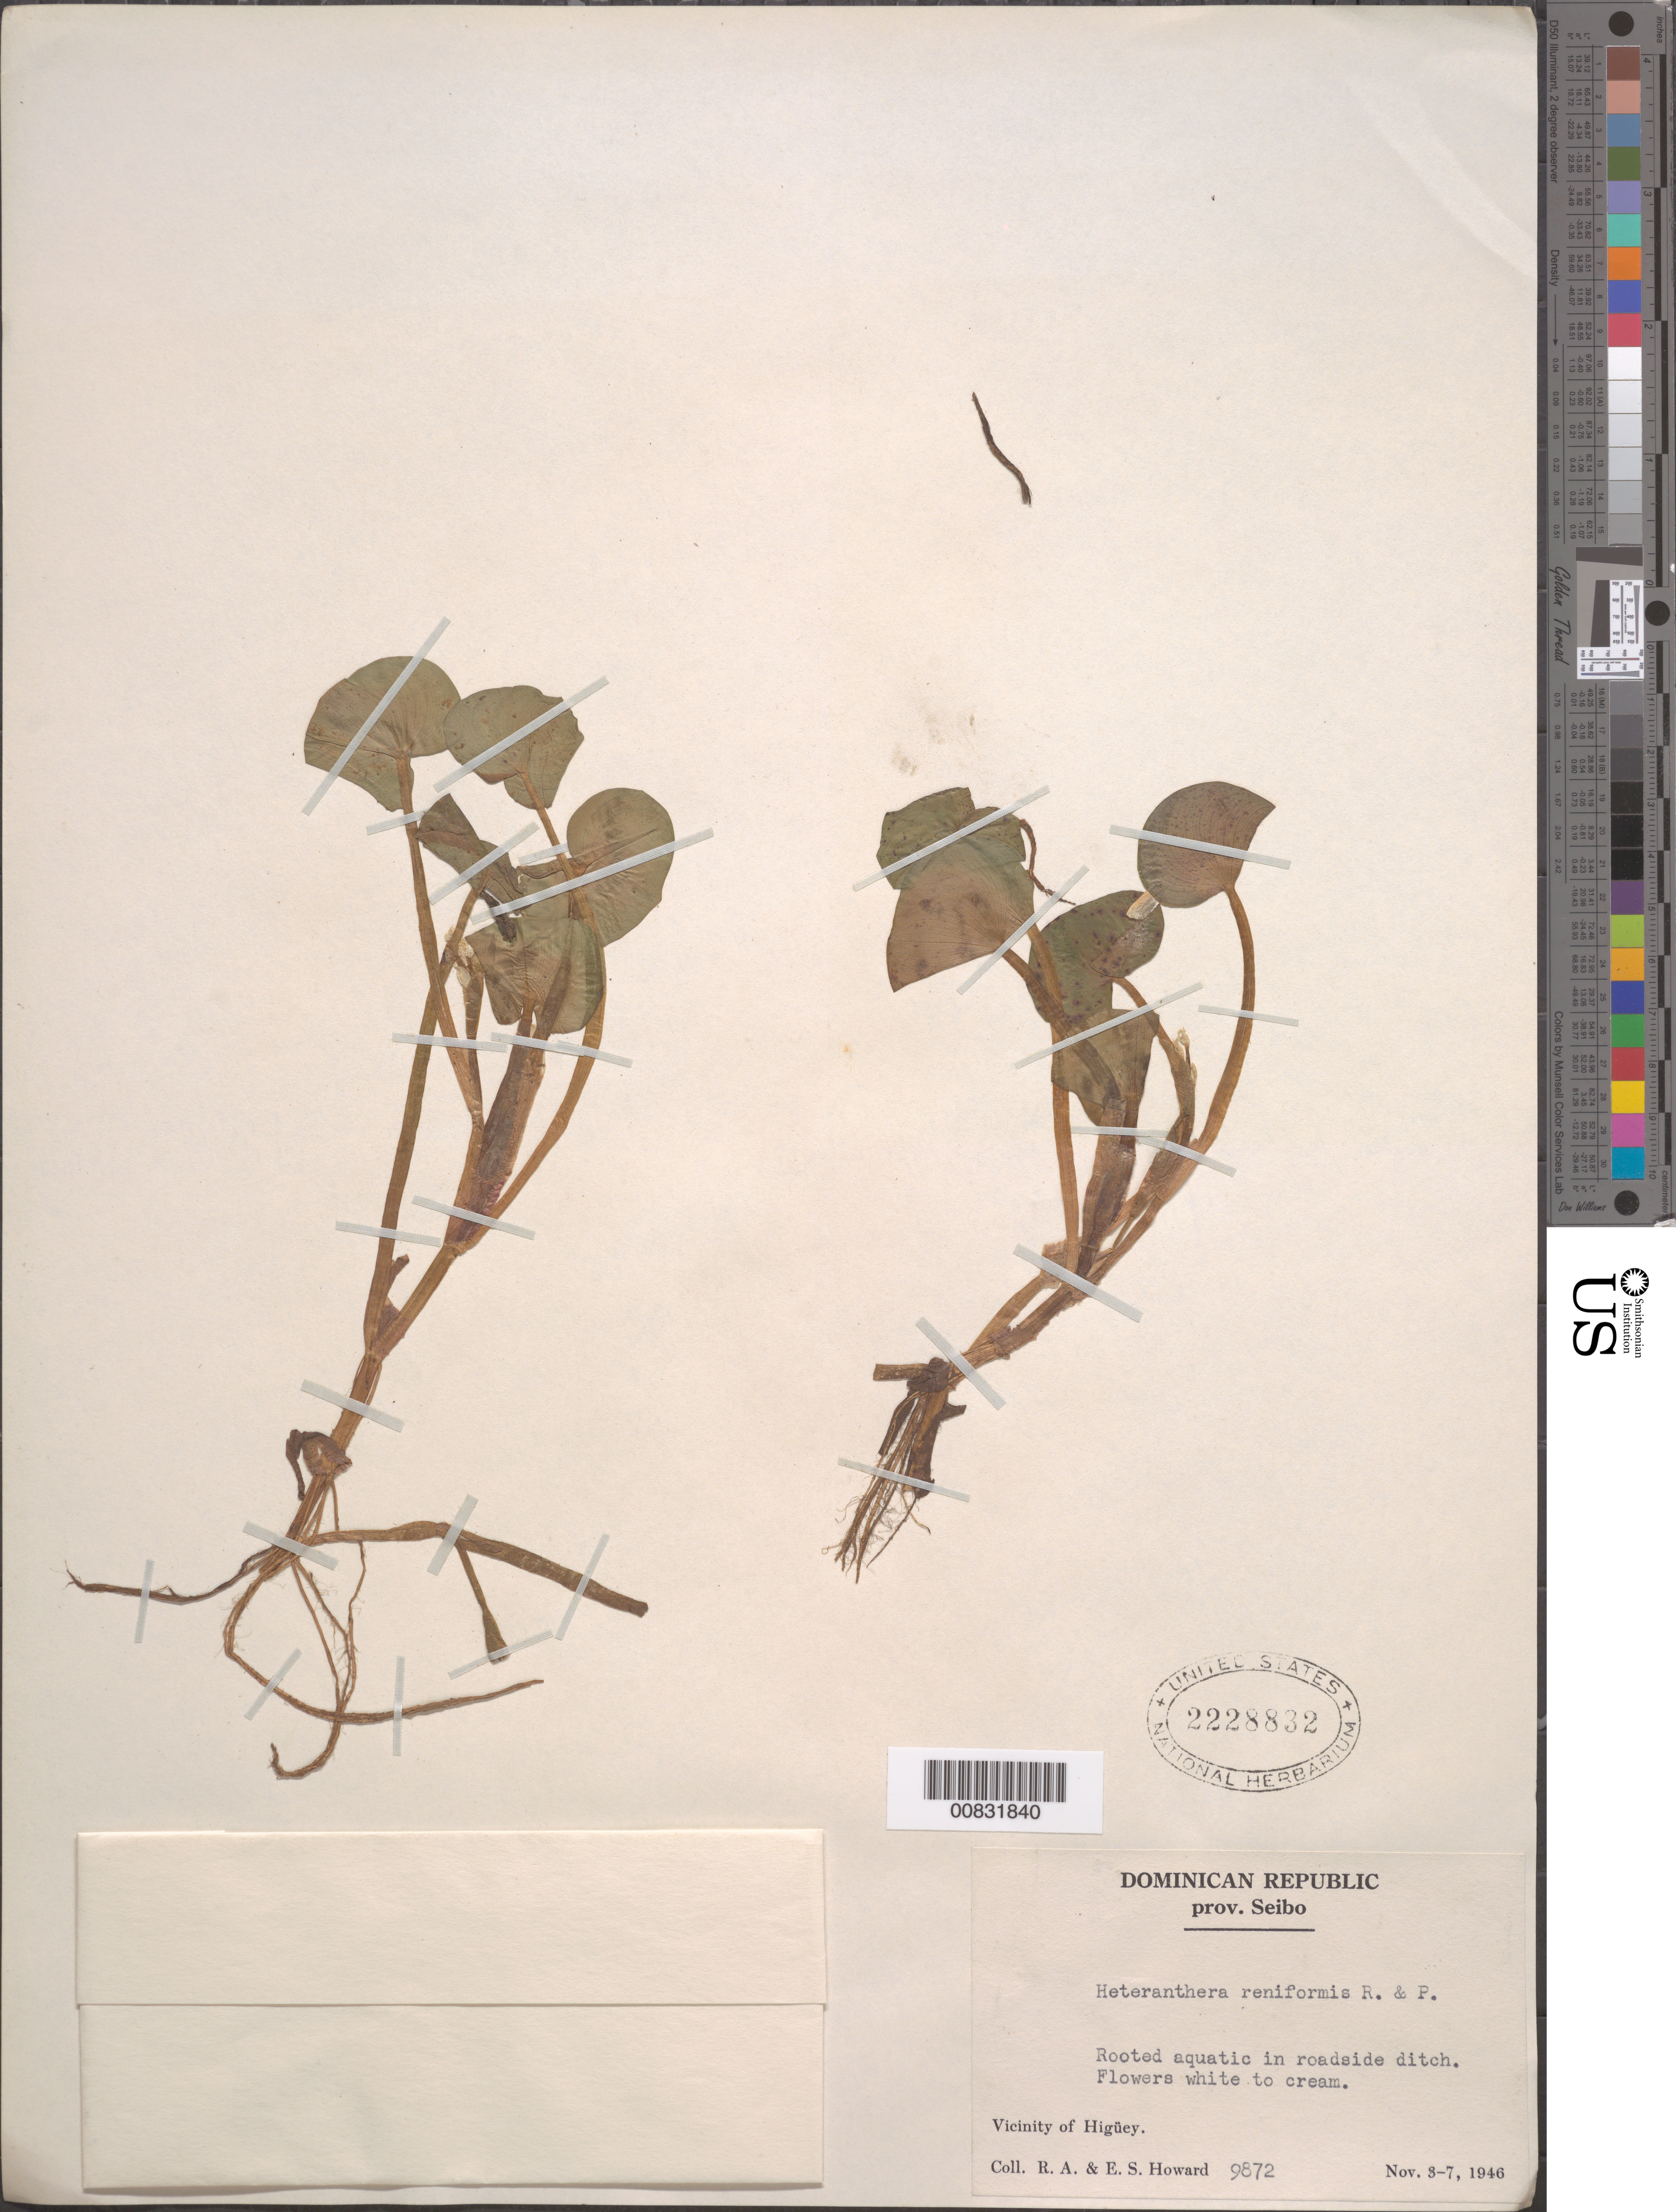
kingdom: Plantae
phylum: Tracheophyta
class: Liliopsida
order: Commelinales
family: Pontederiaceae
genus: Heteranthera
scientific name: Heteranthera reniformis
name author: Ruiz & Pav.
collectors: R. A. Howard & E. S. Howard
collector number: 9872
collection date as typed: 03 Nov 1946 to 07 Nov 1946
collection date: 1946-11-03/1946-11-07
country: Dominican Republic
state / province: El Seibo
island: Hispaniola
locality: Vicinity of Higüey. Roadside ditch.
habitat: Ditch.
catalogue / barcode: US 2228832